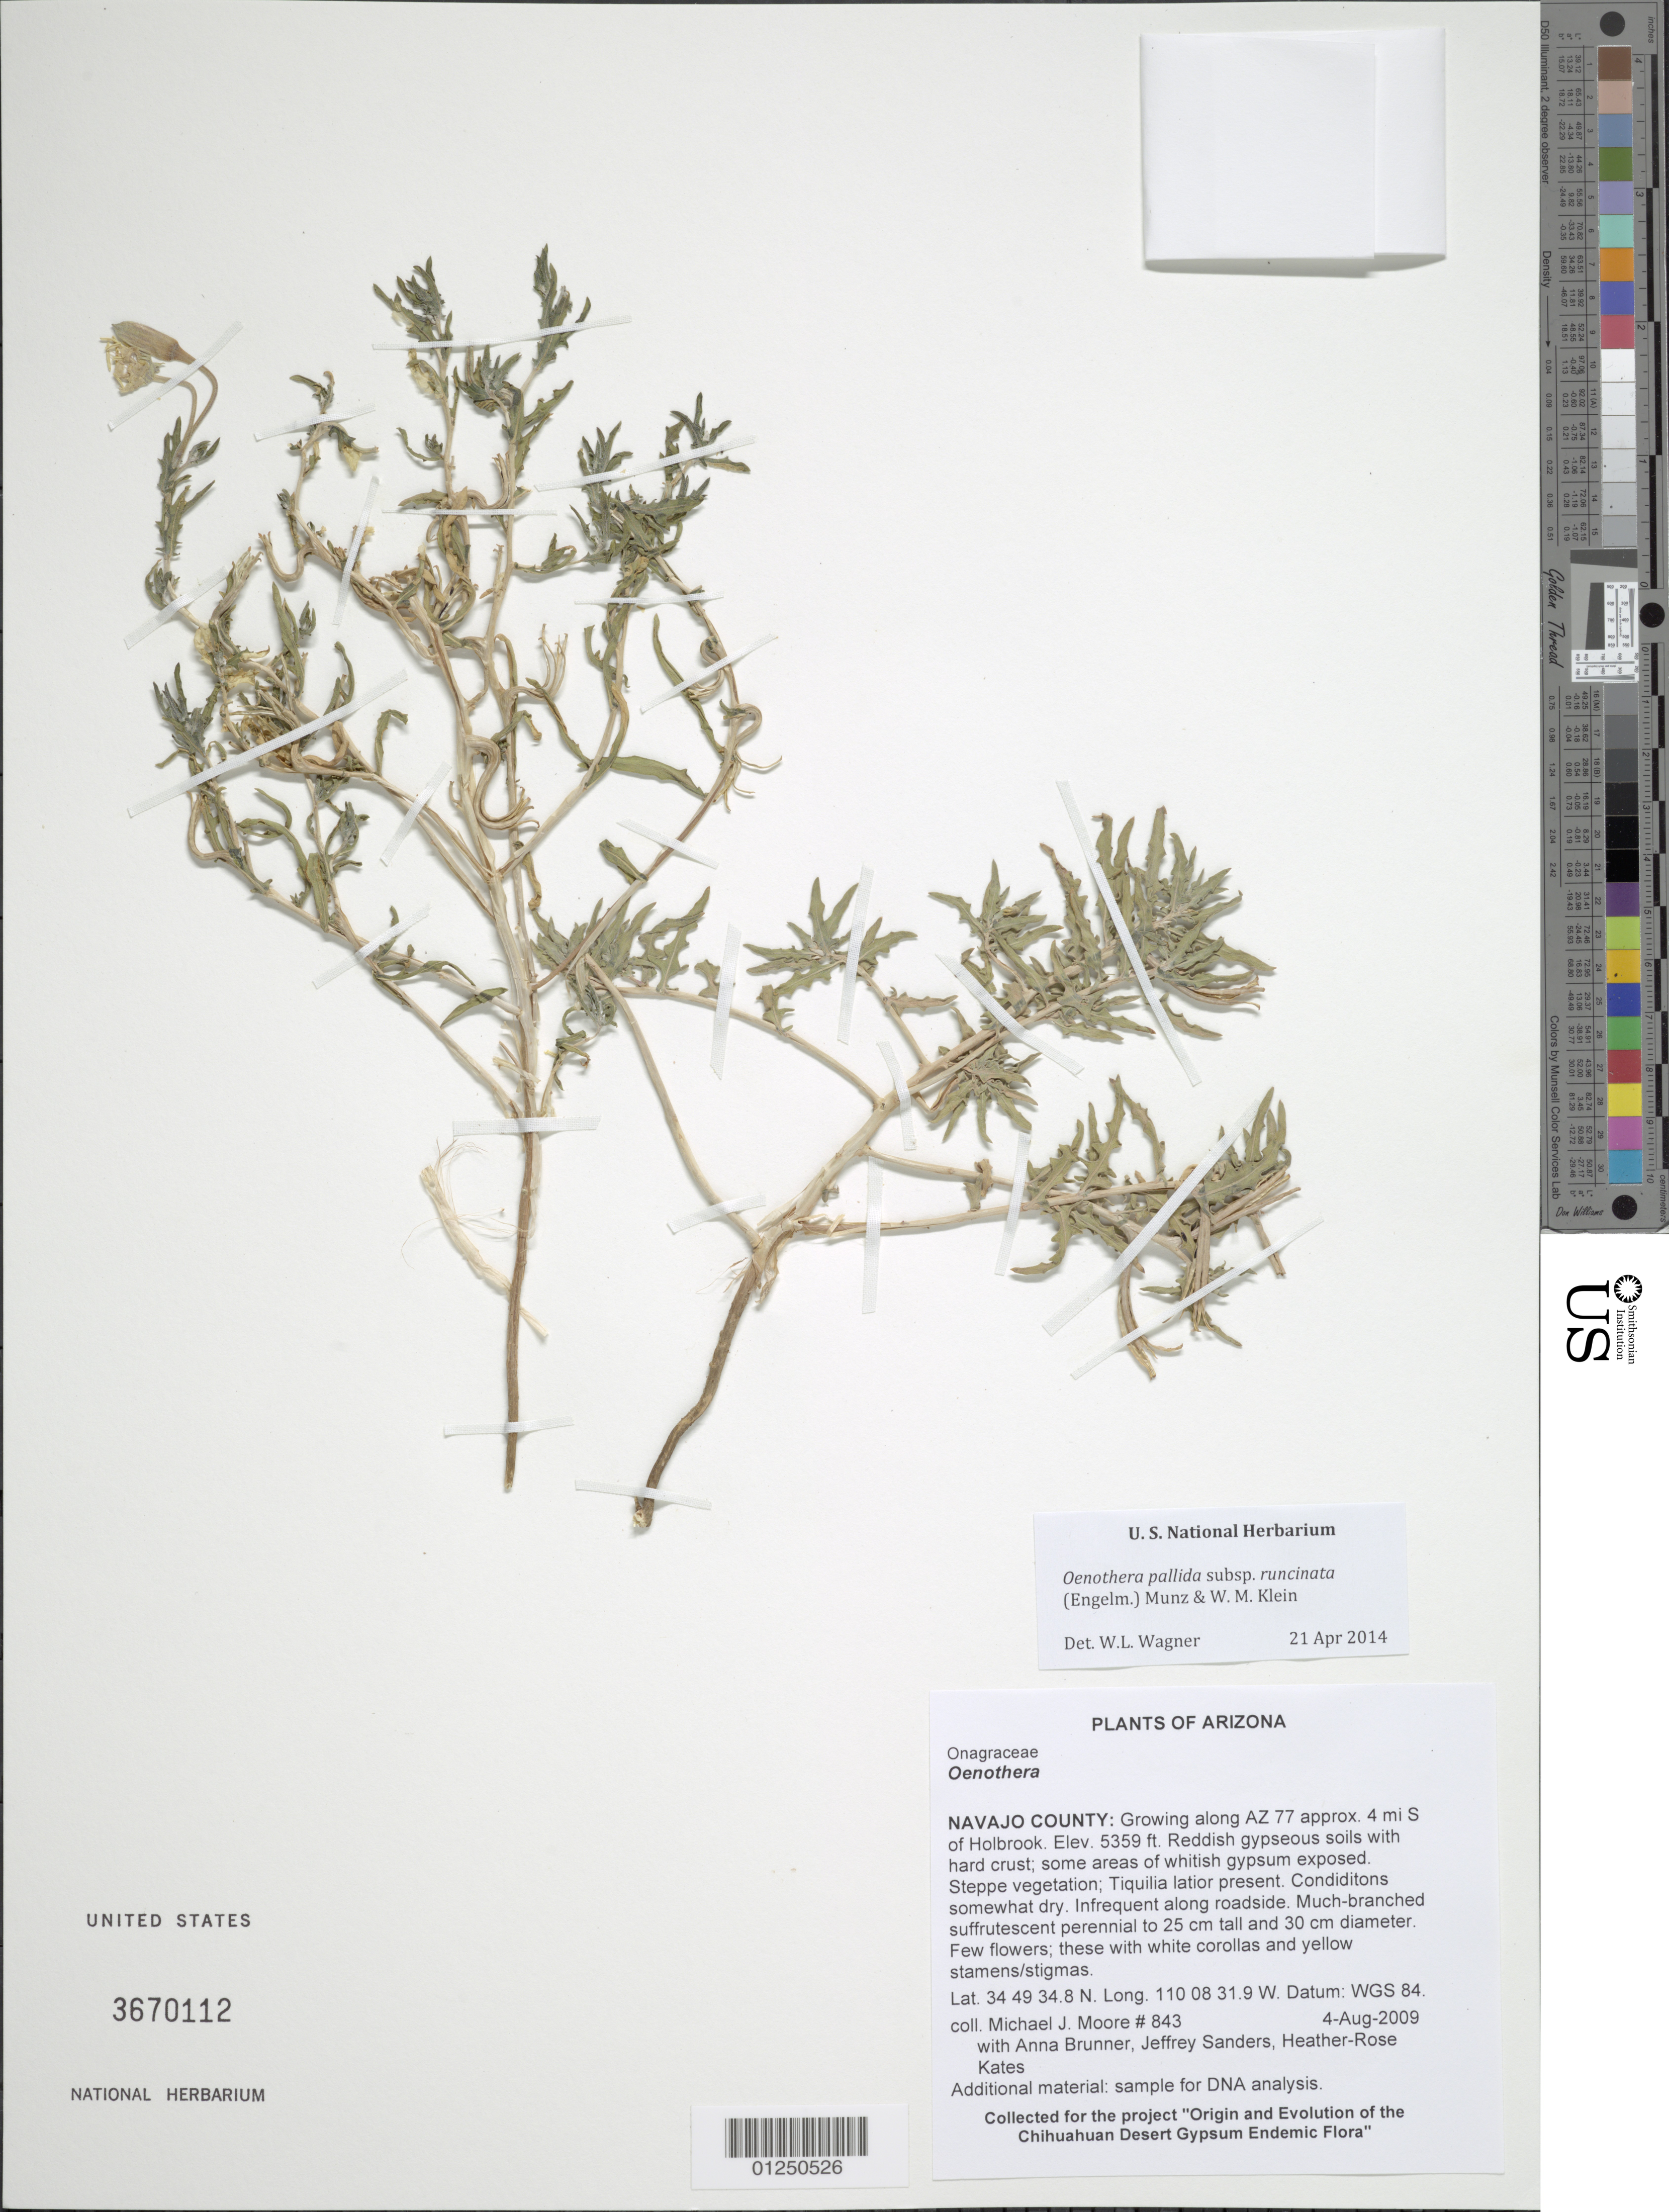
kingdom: Plantae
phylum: Tracheophyta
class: Magnoliopsida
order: Myrtales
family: Onagraceae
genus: Oenothera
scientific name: Oenothera pallida subsp. runcinata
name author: (Engelm.) Munz & W.M. Klein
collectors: M. J. Moore et al.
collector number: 843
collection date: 2009-08-04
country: United States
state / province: Arizona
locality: Alond AZ 77 approz. 4 mile S of Holbrook.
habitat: Reddish gypseous soils with hard crust. Along roadside.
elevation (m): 1633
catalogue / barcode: US 3670112